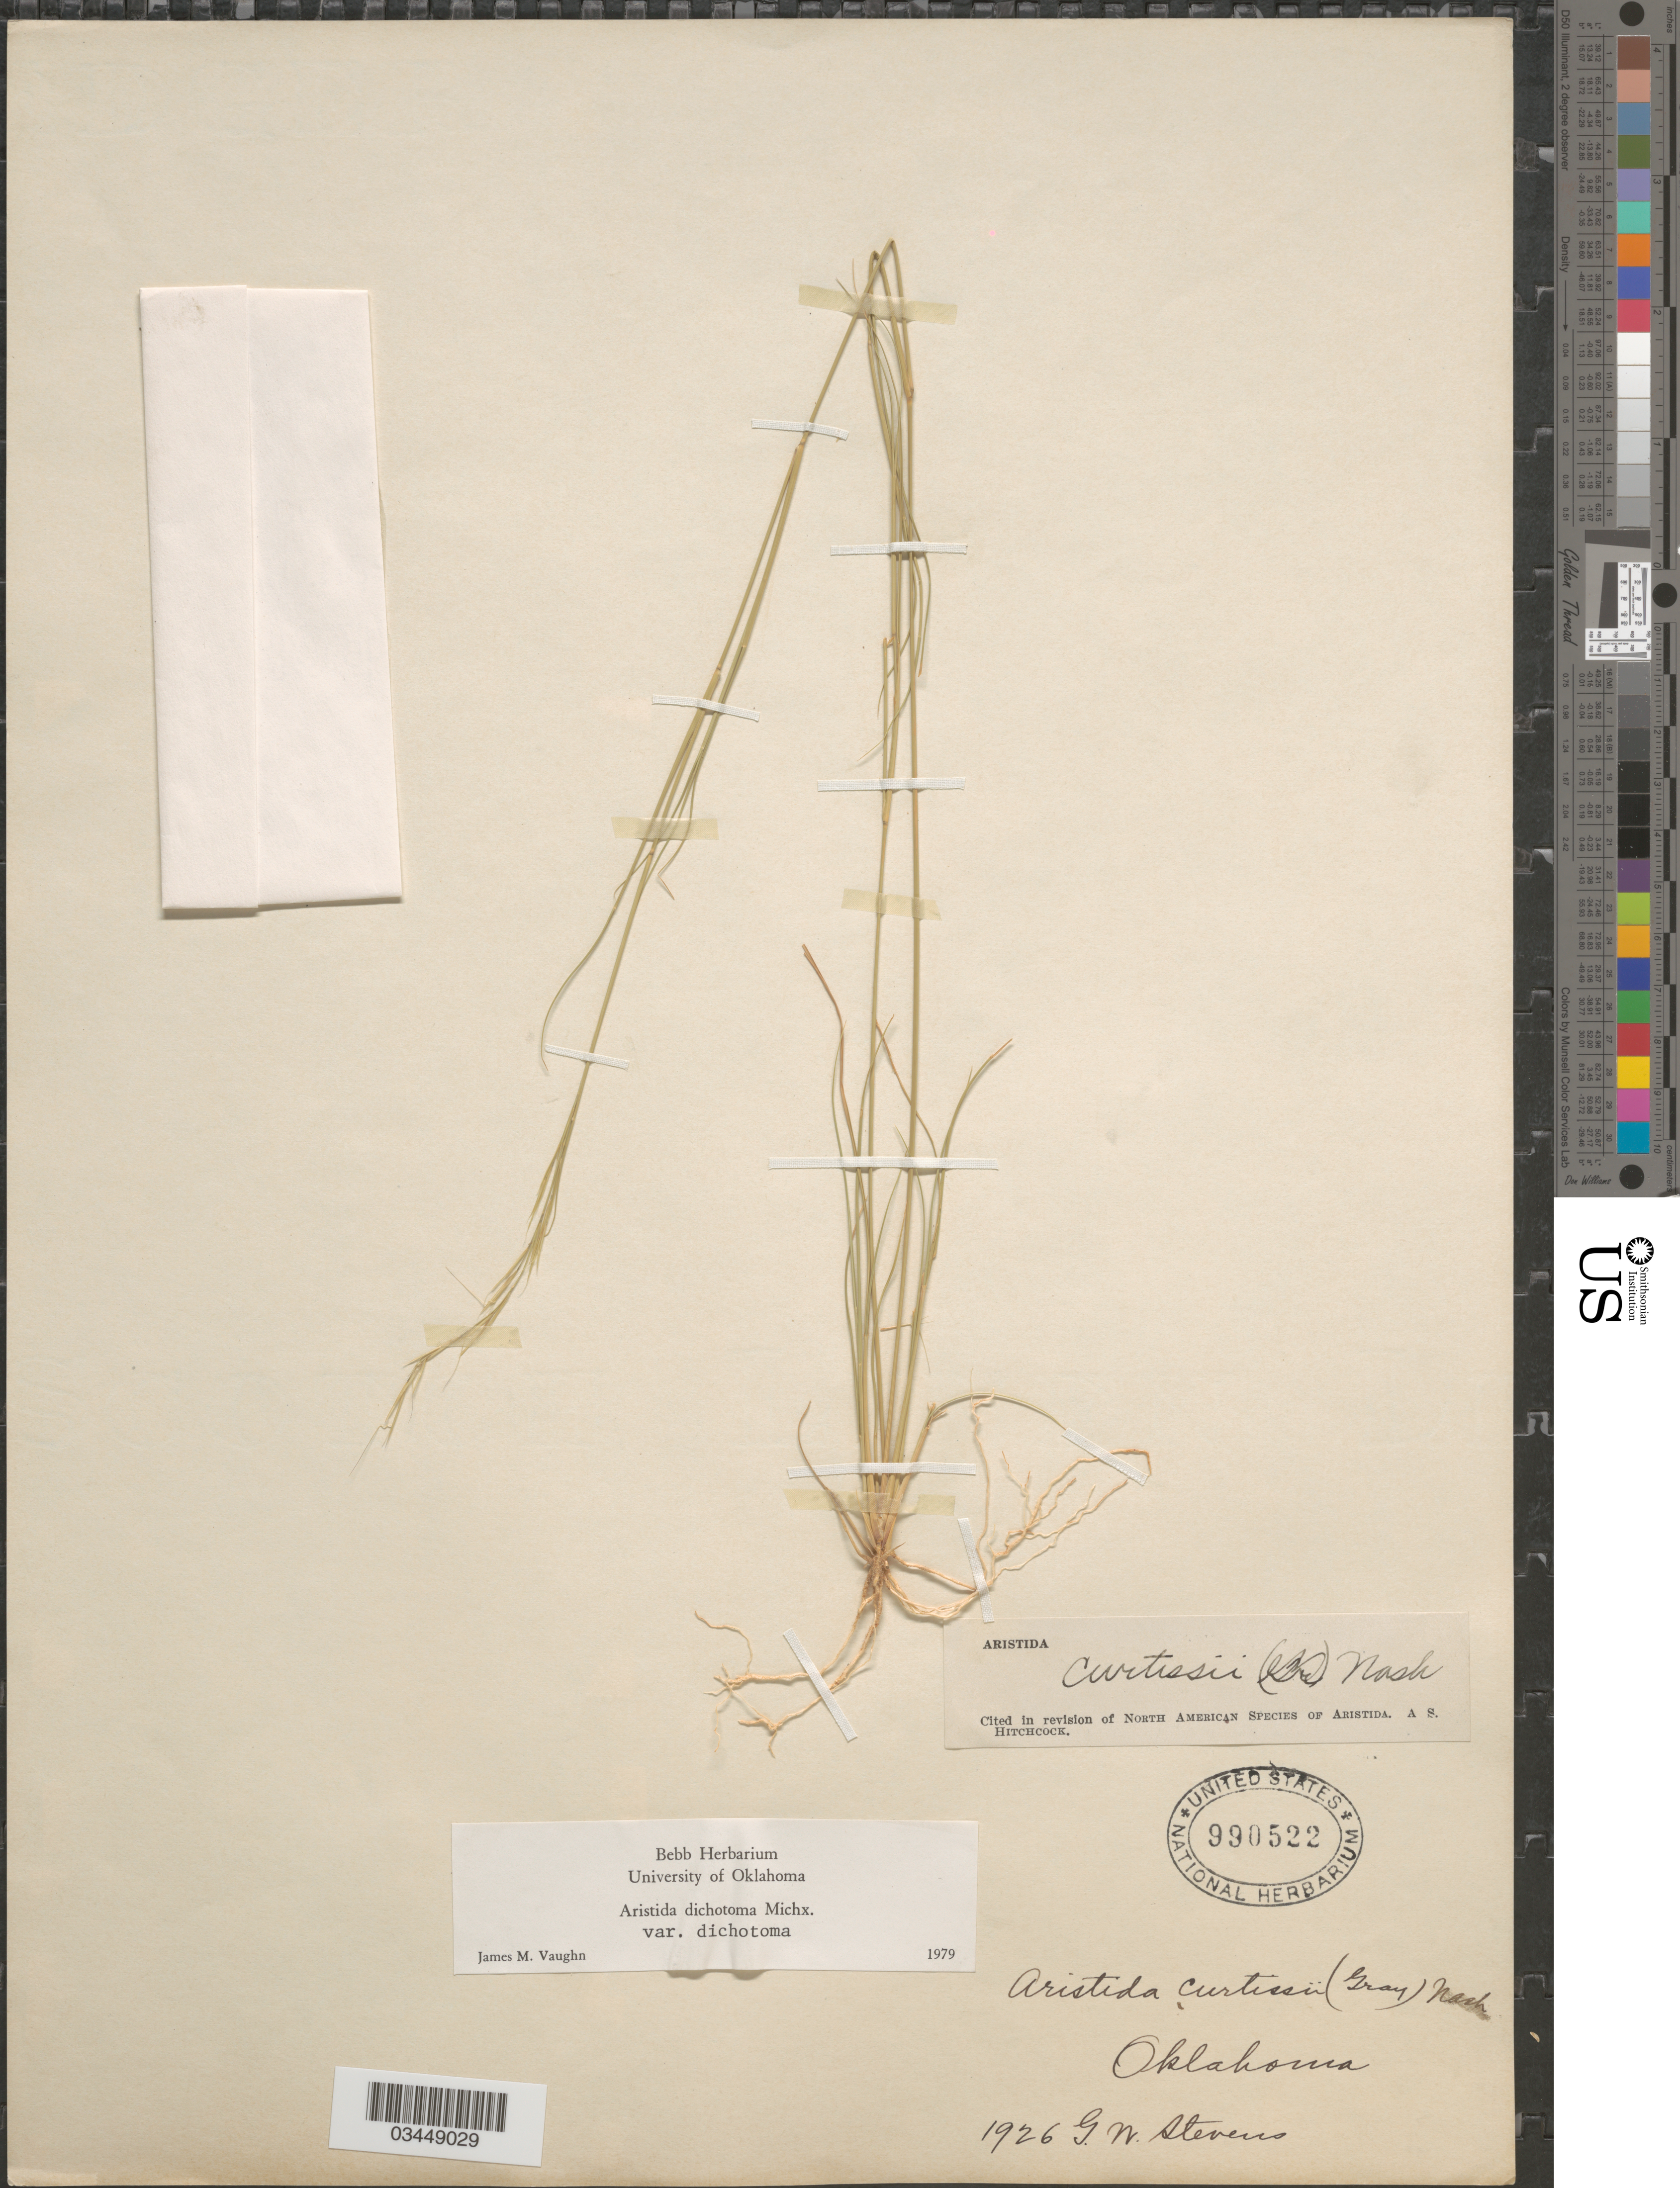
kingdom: Plantae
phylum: Tracheophyta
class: Liliopsida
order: Poales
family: Poaceae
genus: Aristida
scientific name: Aristida dichotoma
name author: Michx.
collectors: G. W. Stevens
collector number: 1926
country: United States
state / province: Oklahoma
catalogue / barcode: US 990522